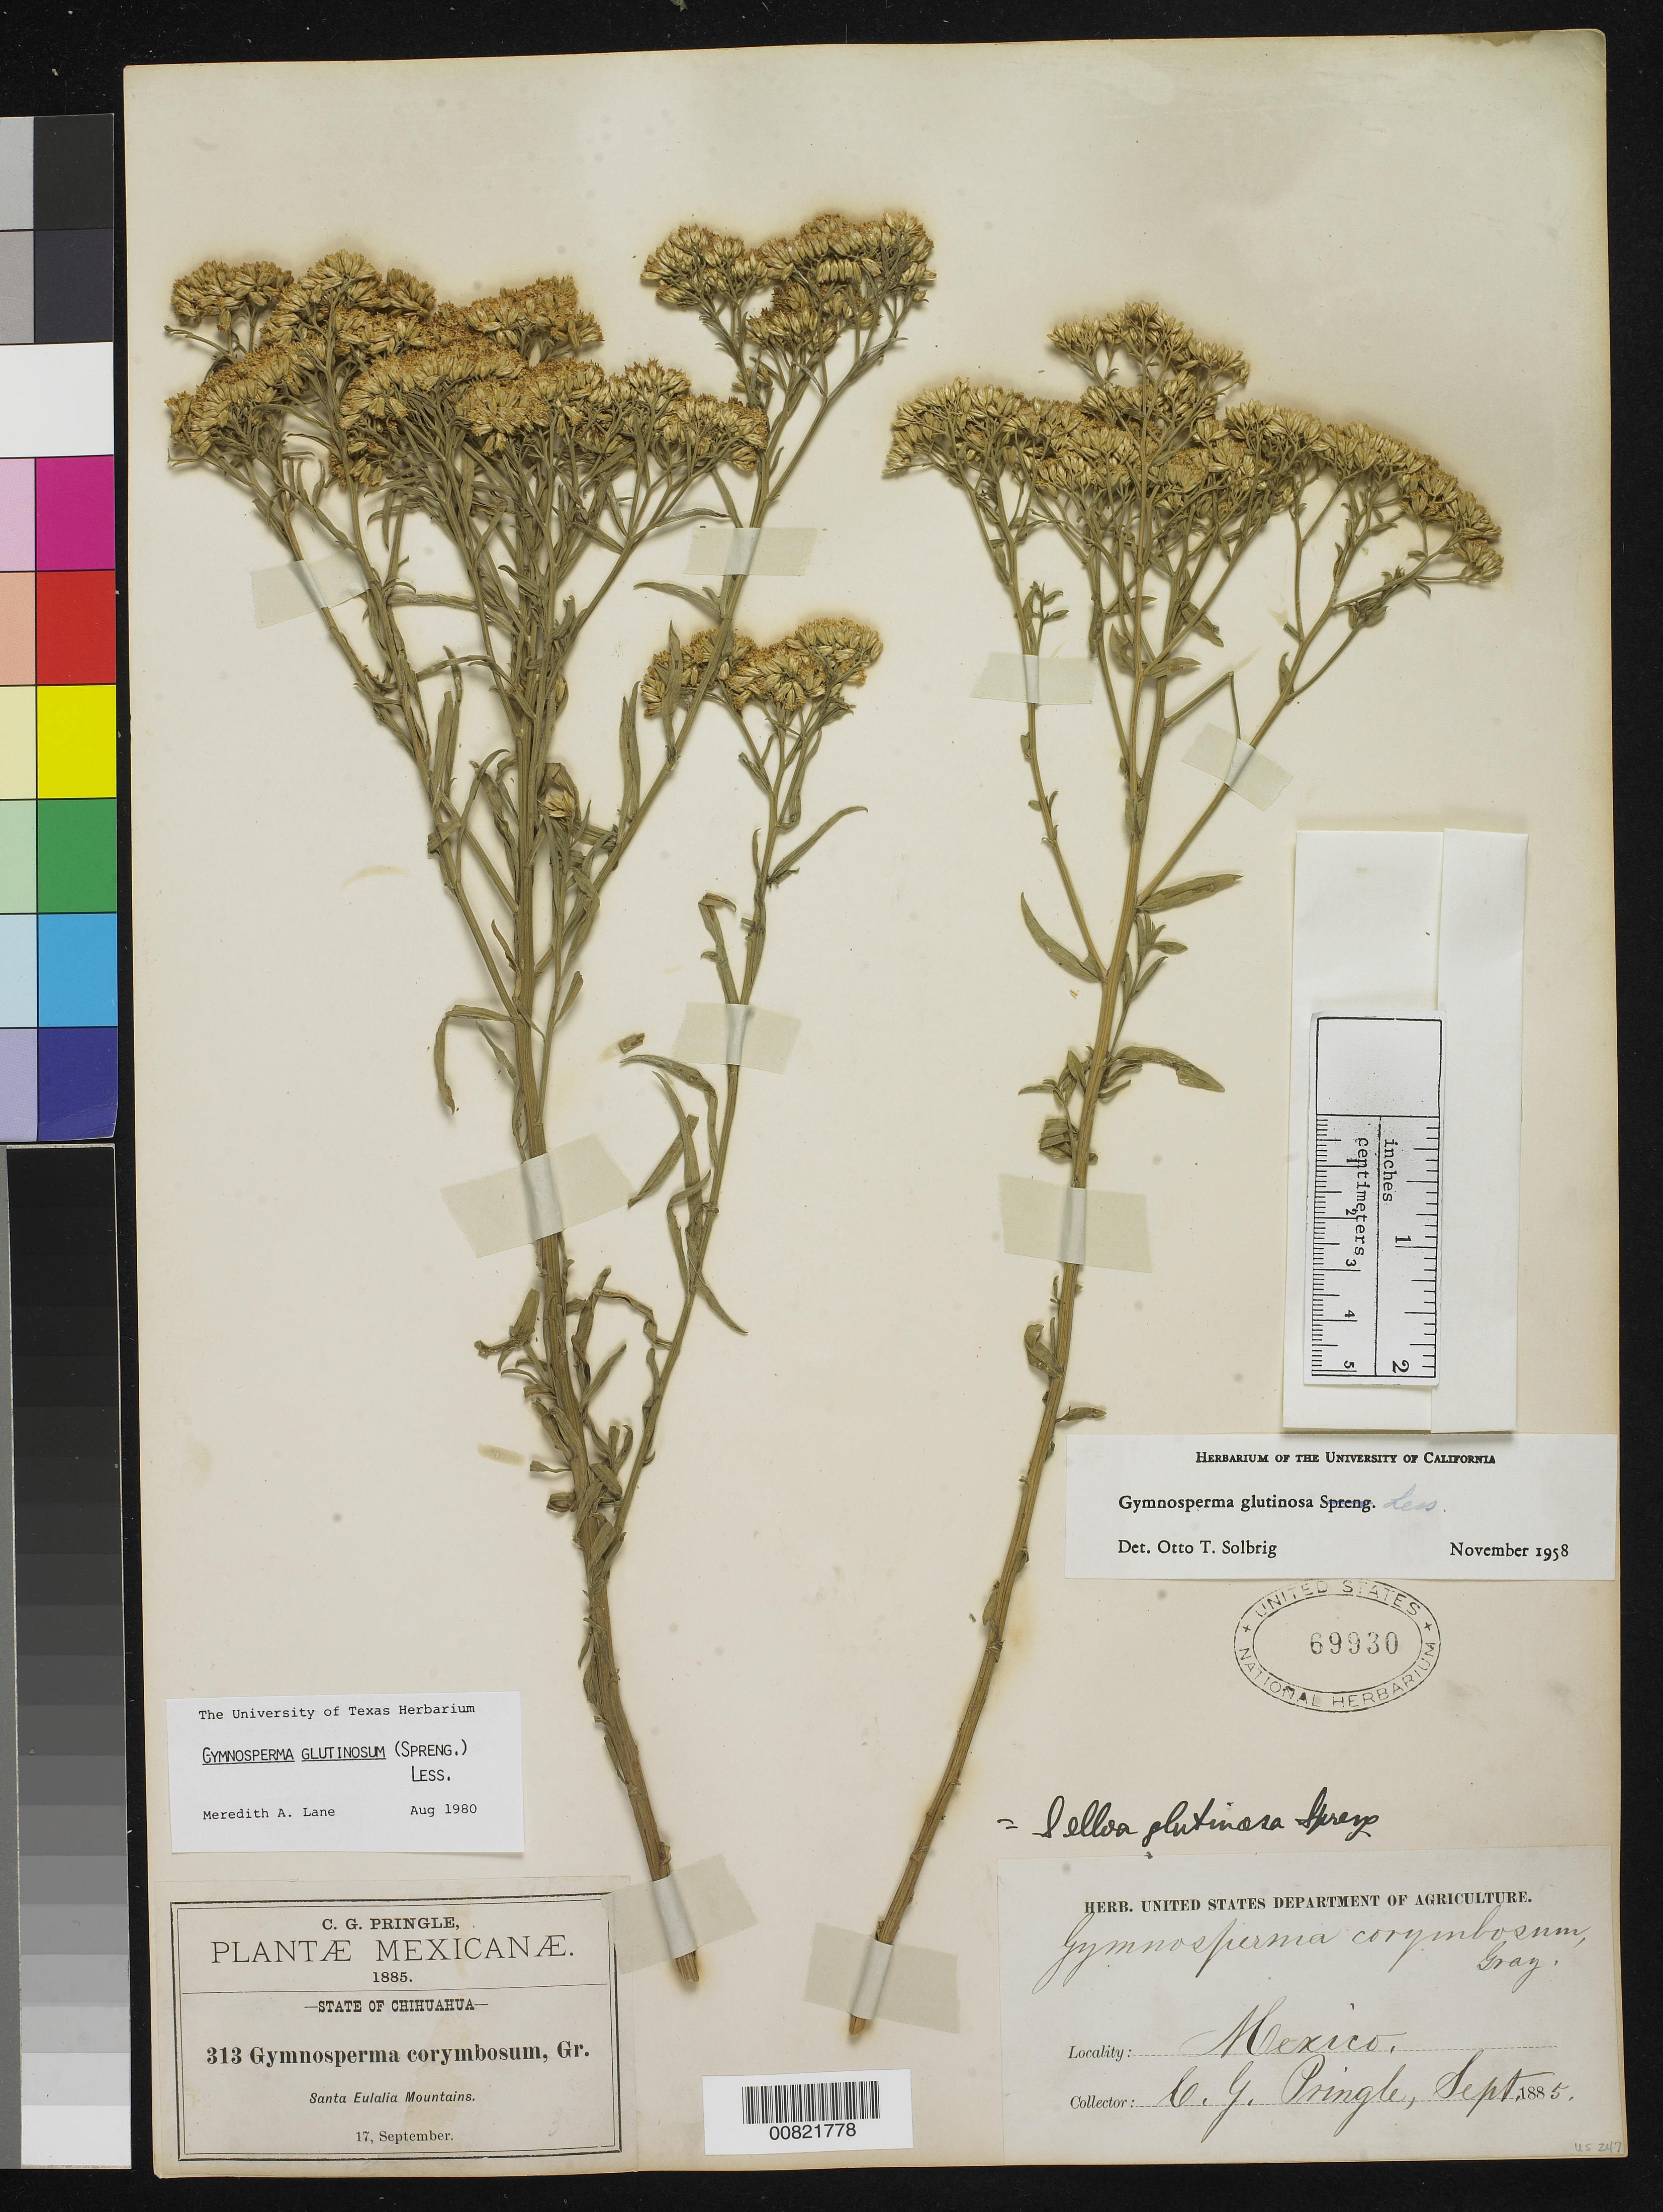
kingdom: Plantae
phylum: Tracheophyta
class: Magnoliopsida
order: Asterales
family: Asteraceae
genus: Gymnosperma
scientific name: Gymnosperma glutinosum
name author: (Spreng.) Less.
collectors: C. G. Pringle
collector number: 313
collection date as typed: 17 Sep 1885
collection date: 1885-09-17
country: Mexico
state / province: Chihuahua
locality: Santa Eulalia Mts., Chihuahua.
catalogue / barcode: US 69930